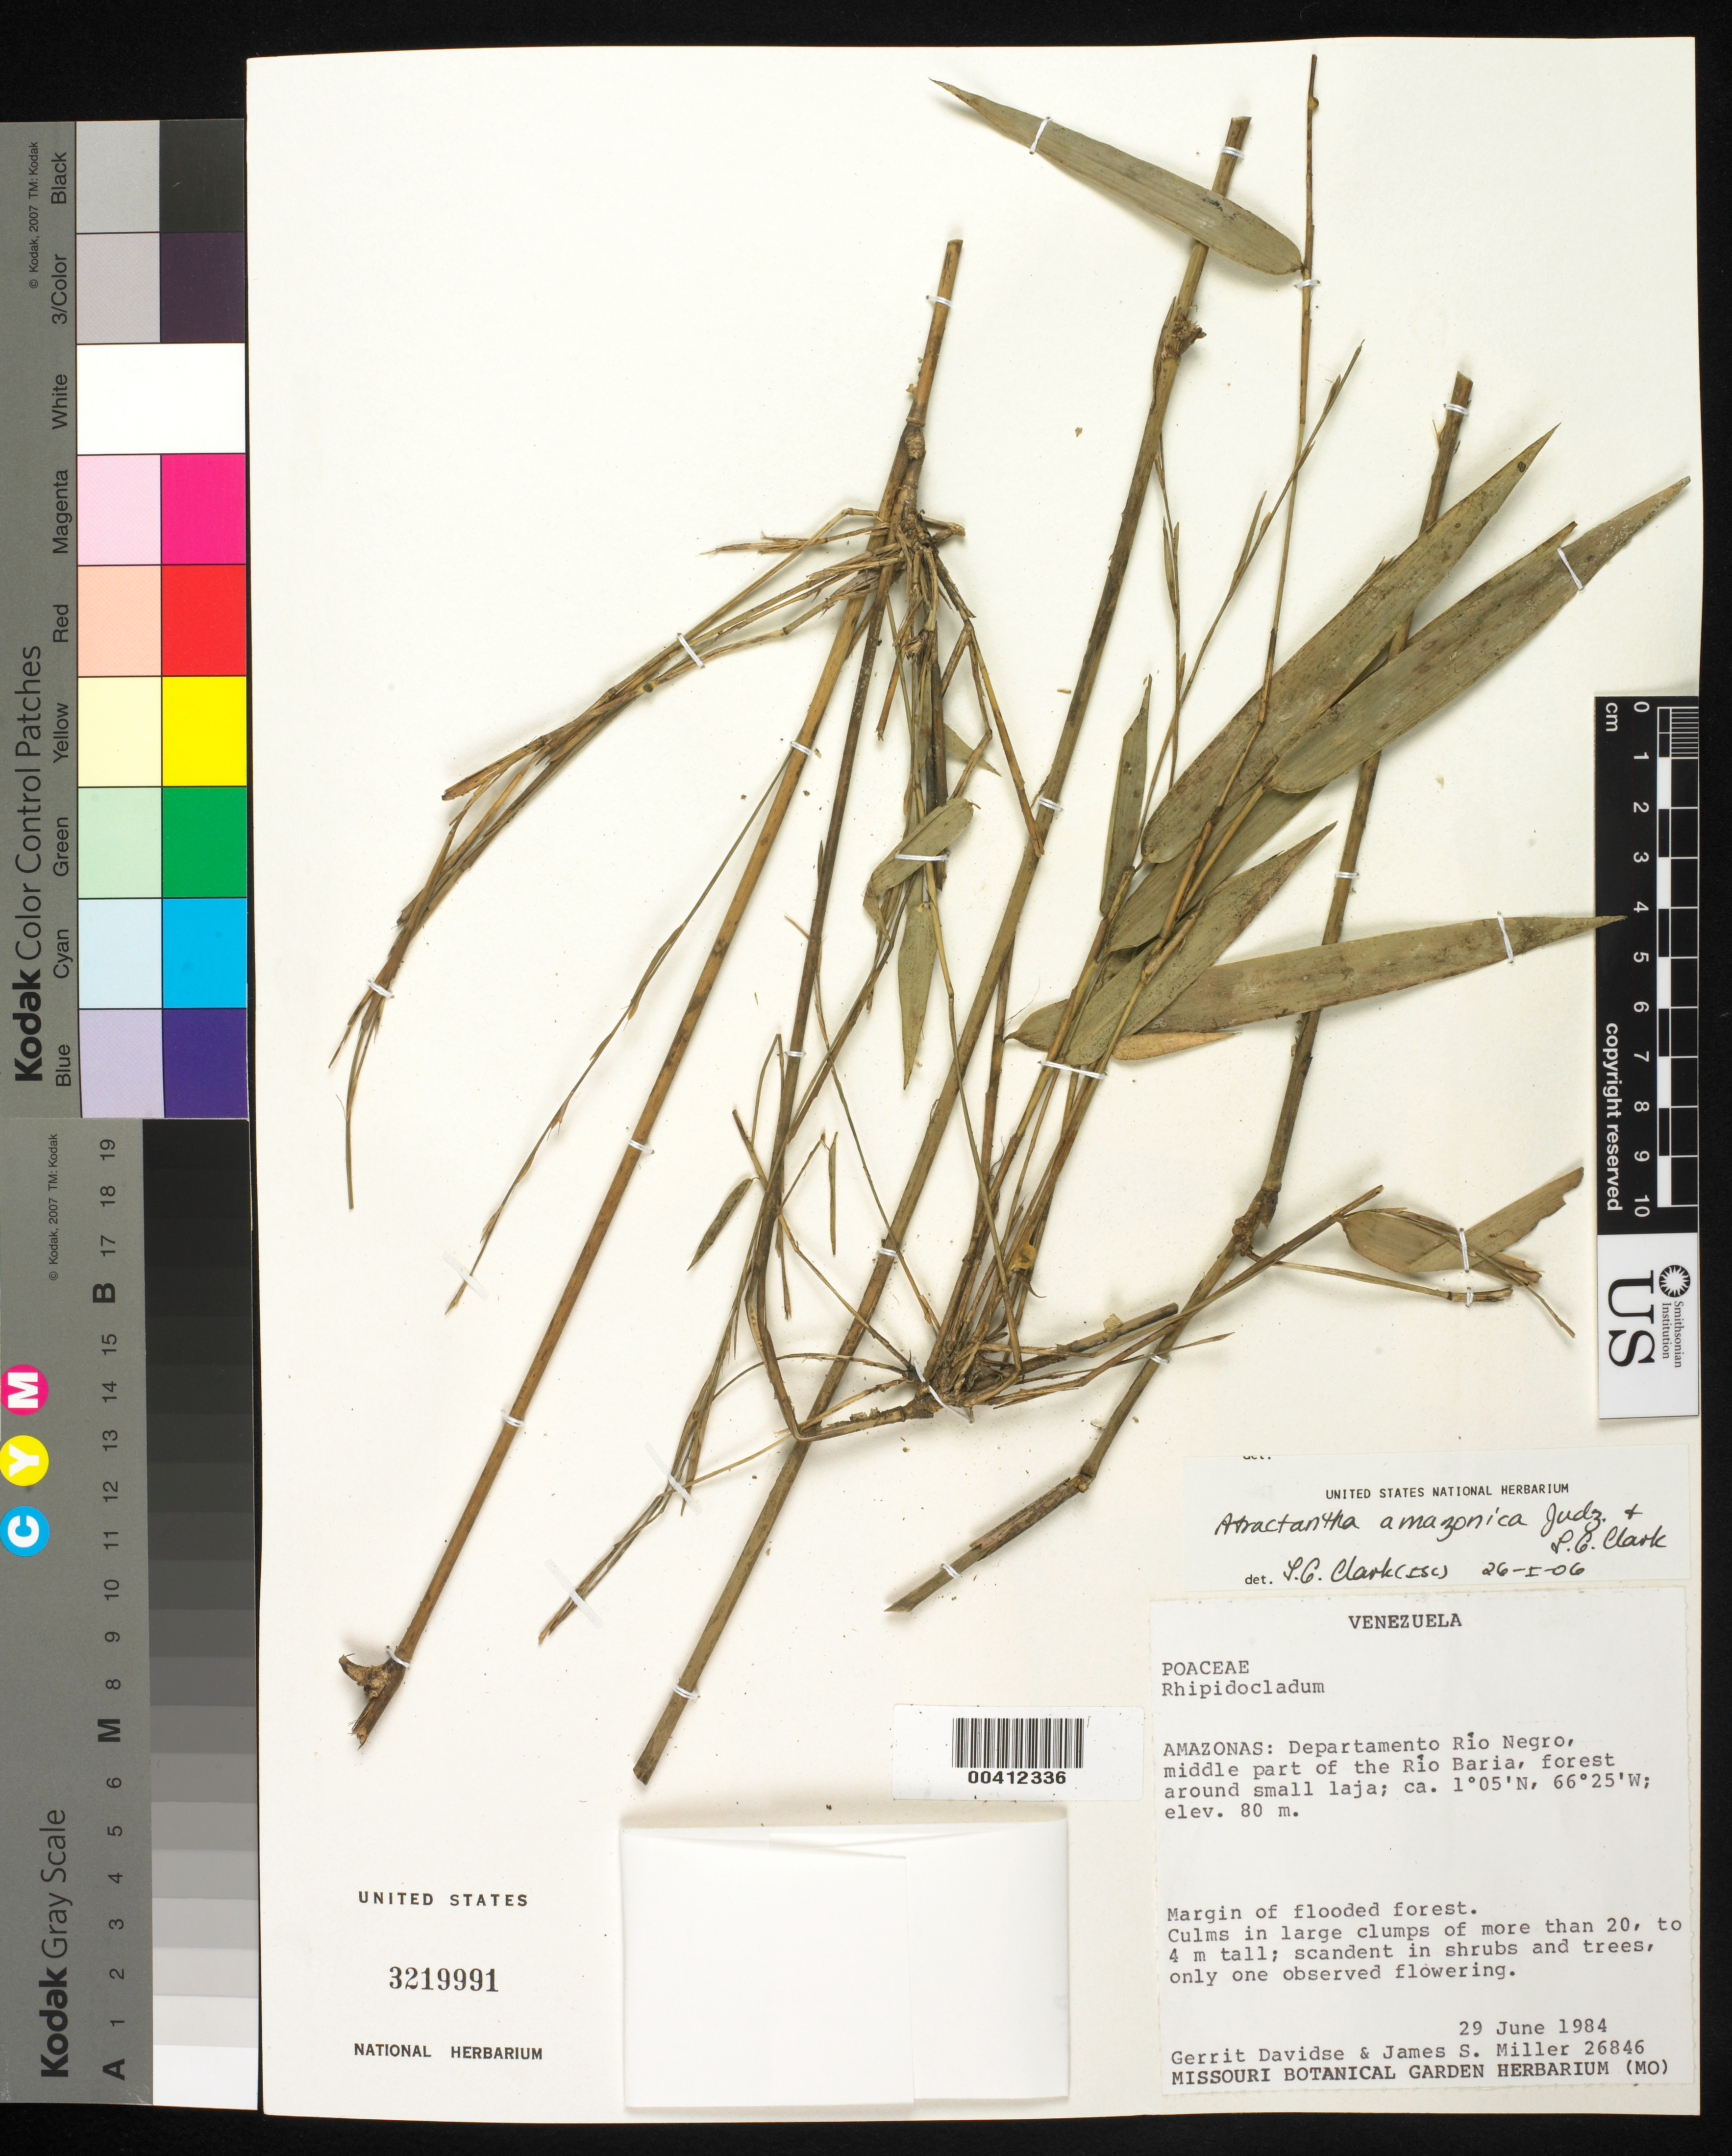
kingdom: Plantae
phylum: Tracheophyta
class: Liliopsida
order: Poales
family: Poaceae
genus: Atractantha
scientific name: Atractantha amazonica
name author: Judz. & L.G. Clark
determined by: Clark, Lynn G., (ISC), Iowa State University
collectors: G. Davidse & J. S. Miller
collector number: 26846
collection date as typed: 29 Jun 1984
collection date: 1984-06-29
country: Venezuela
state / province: Amazonas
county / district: Río Negro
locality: Middle part of the Rio Baria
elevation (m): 80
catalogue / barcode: US 3219991